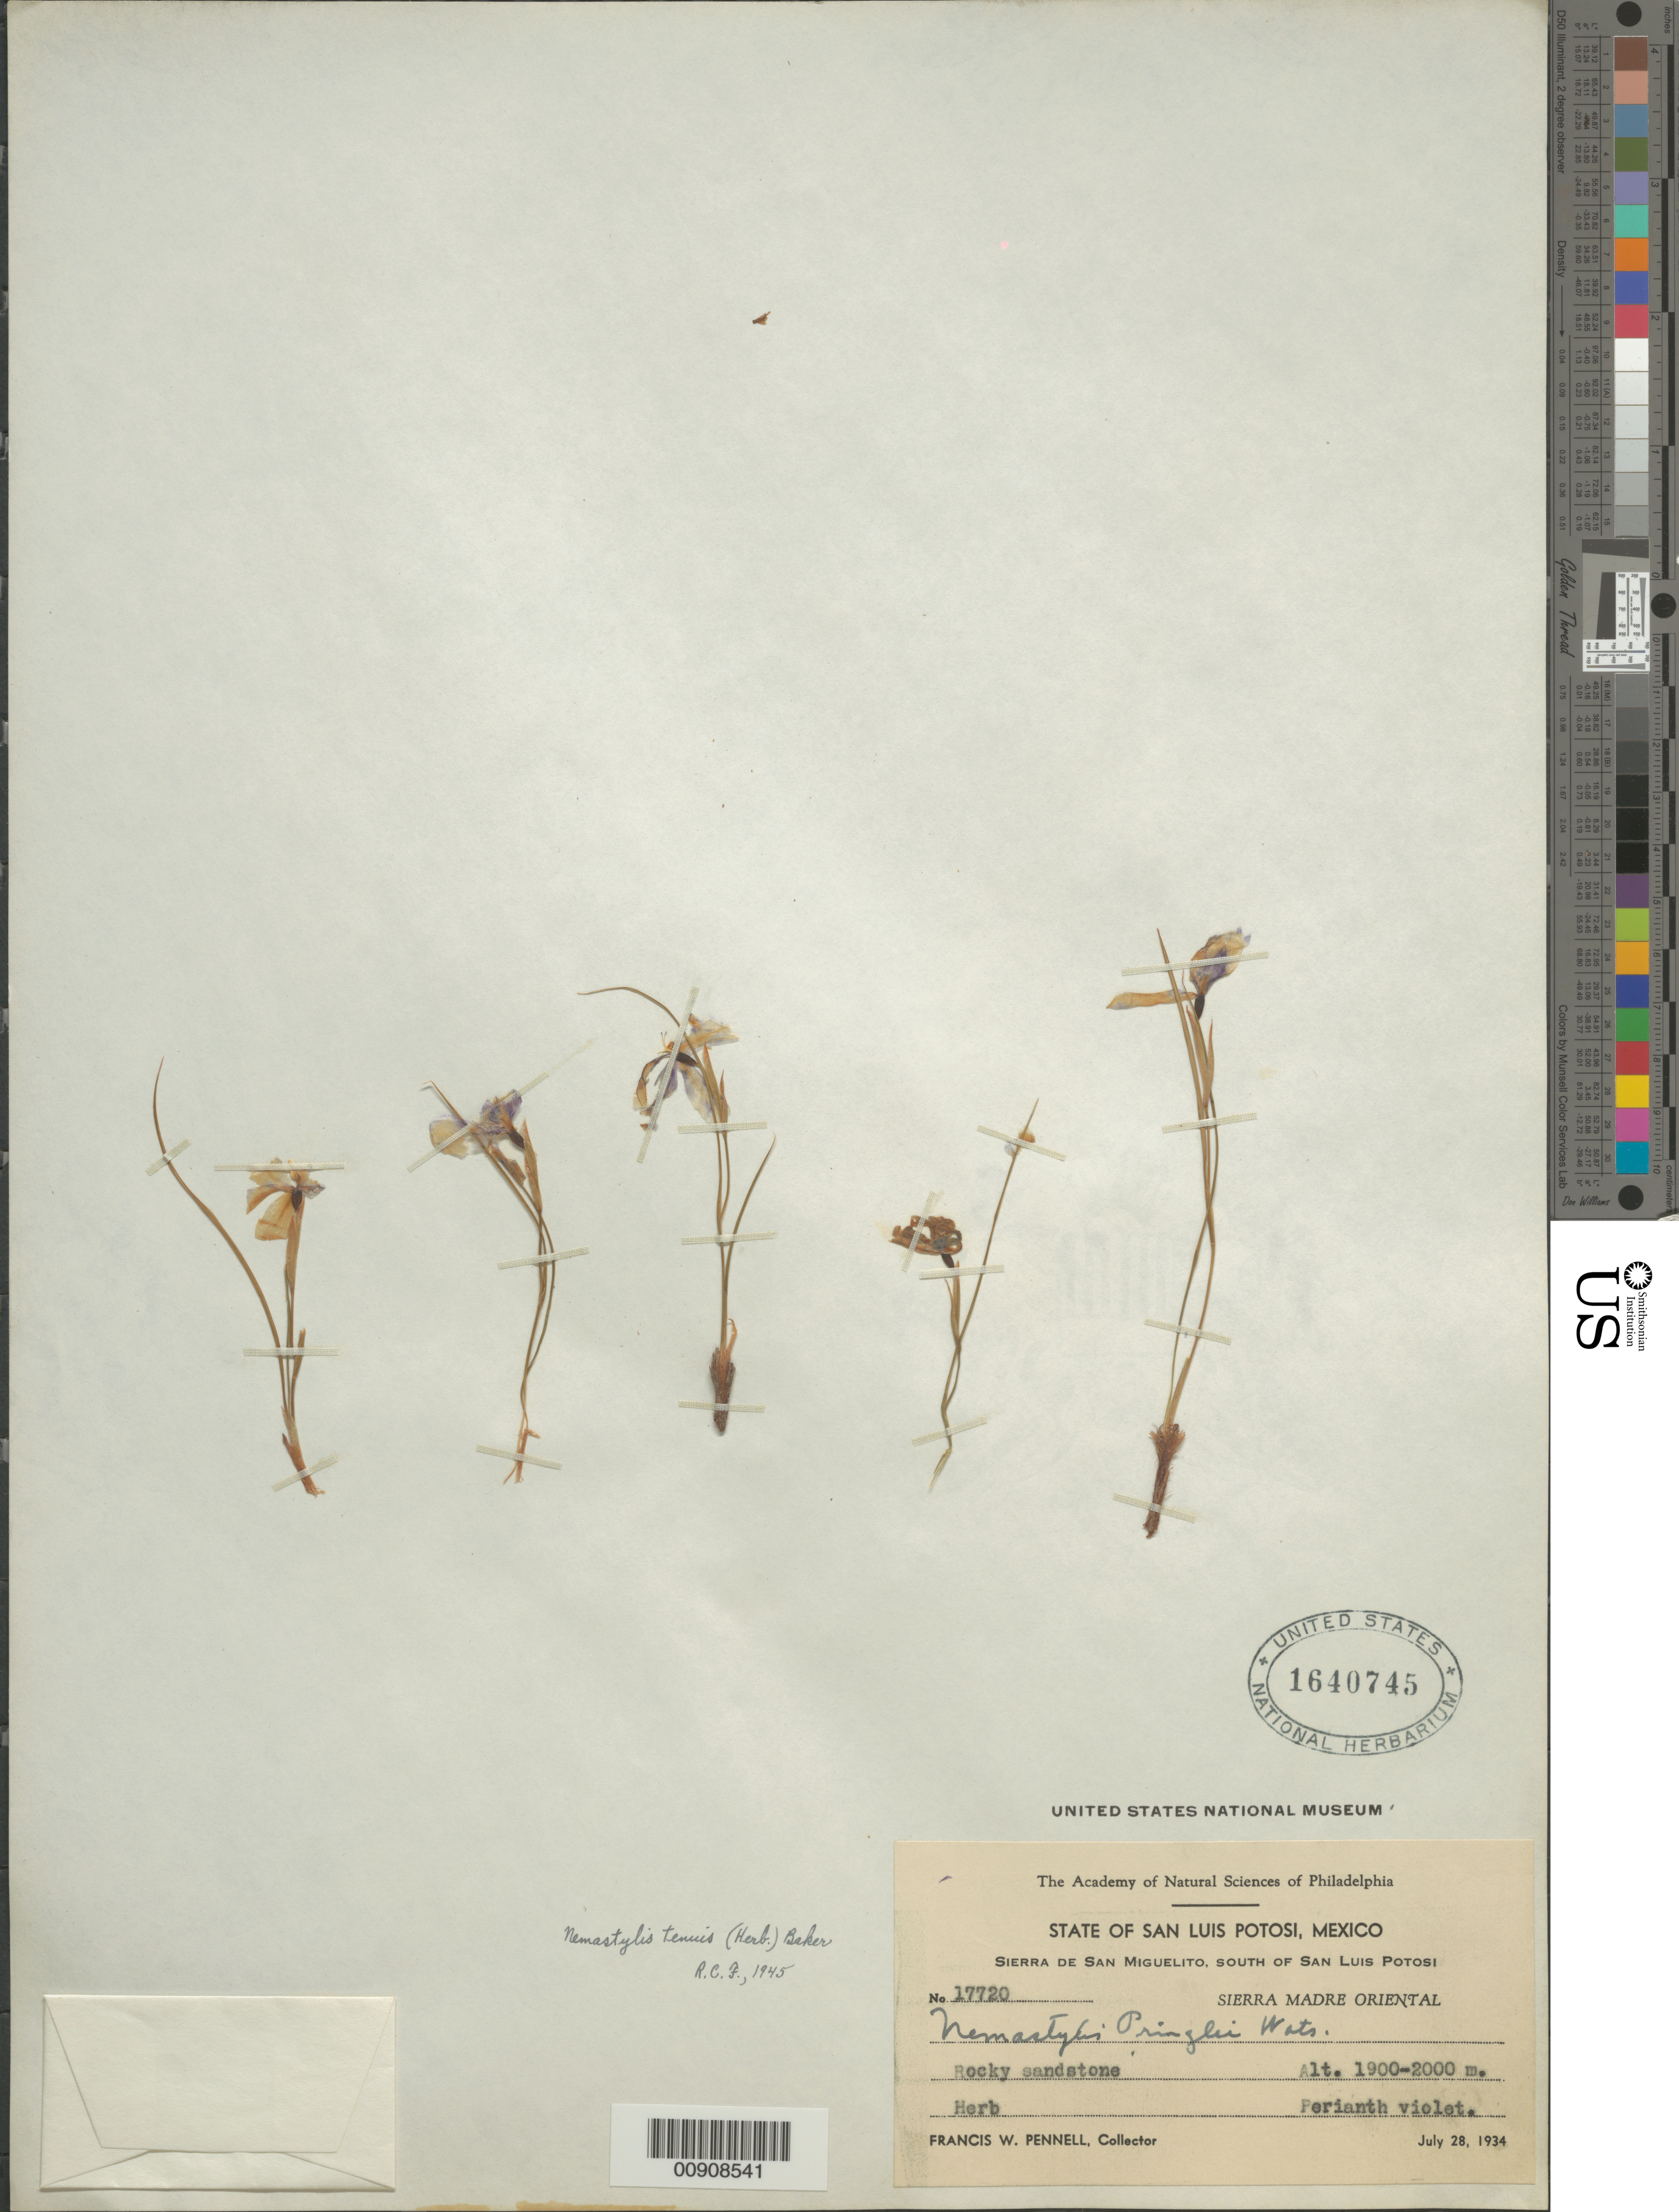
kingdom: Plantae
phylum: Tracheophyta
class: Liliopsida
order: Asparagales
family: Iridaceae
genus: Nemastylis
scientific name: Nemastylis tenuis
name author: (Herb.) S. Watson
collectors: F. W. Pennell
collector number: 17720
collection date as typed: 28 Jul 1934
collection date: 1934-07-28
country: Mexico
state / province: San Luis Potosí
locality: Sierra de San Miguelito, south of San Luis Potosí. Sierra Madre Oriental.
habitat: Rocky sandstone.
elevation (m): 2000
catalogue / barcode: US 1640745